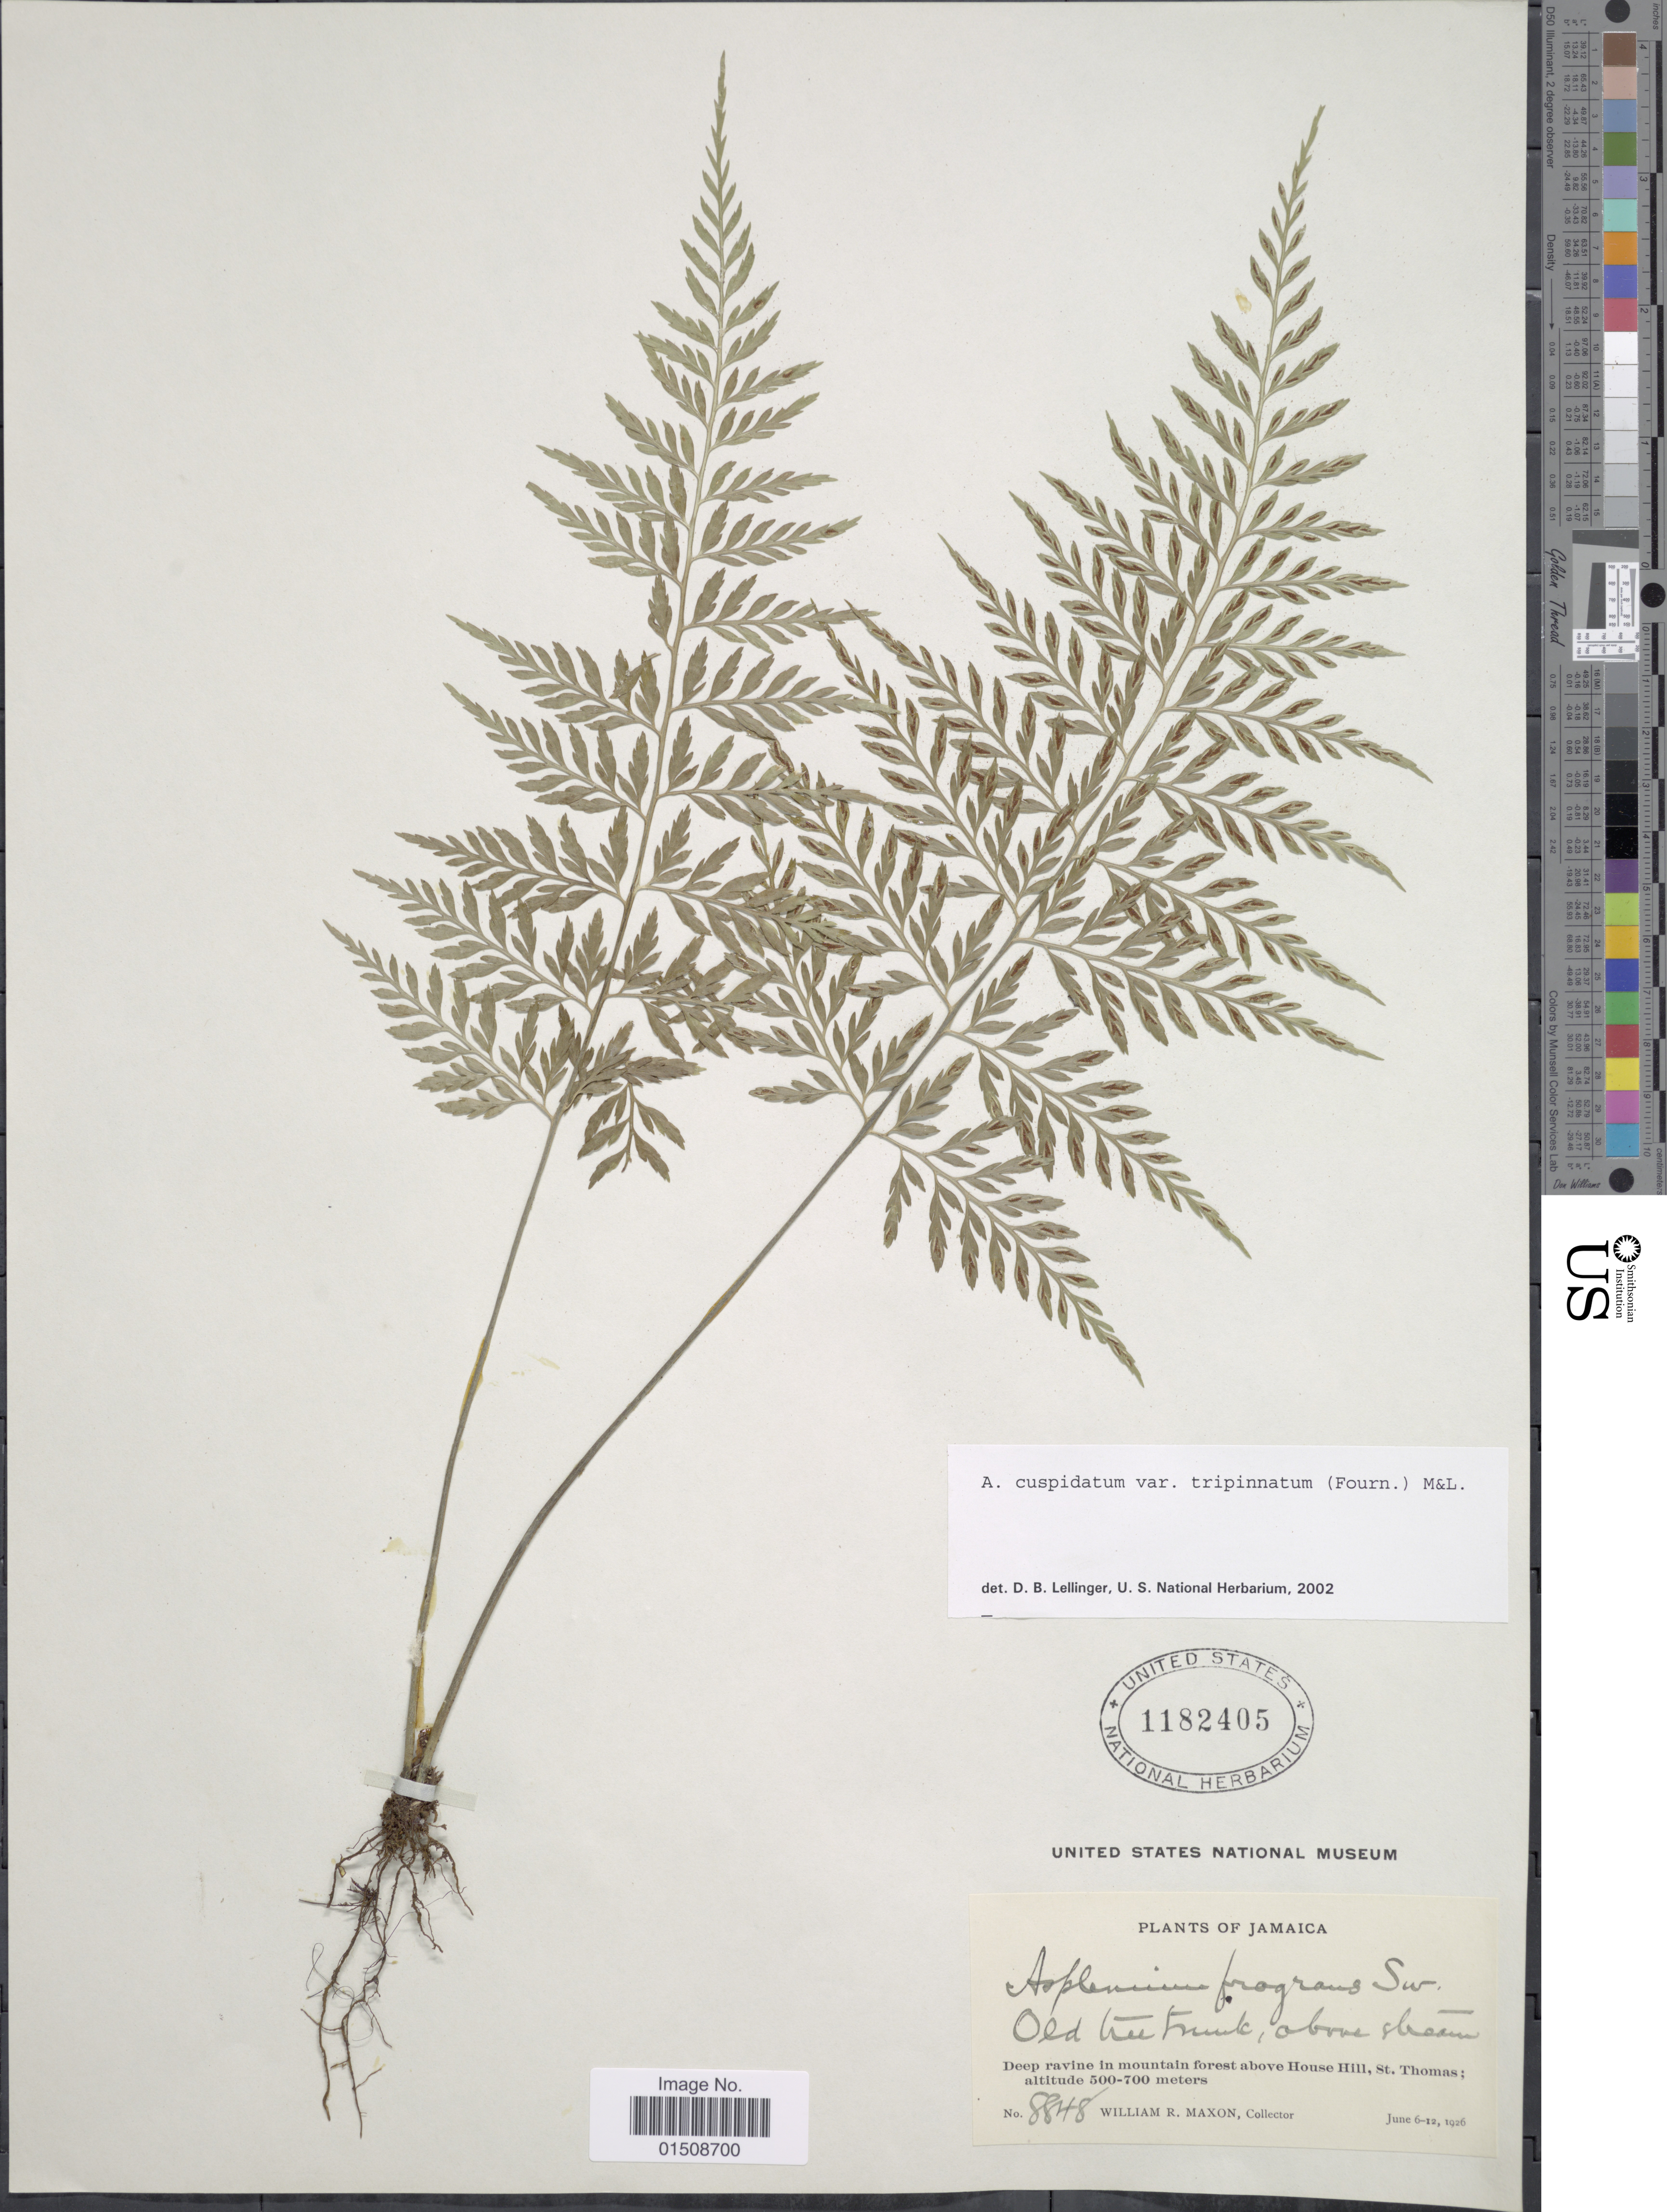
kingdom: Plantae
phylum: Tracheophyta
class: Polypodiopsida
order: Polypodiales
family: Aspleniaceae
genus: Asplenium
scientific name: Asplenium cuspidatum var. tripinnatum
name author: (E. Fourn.) C.V. Morton & Lellinger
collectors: W. R. Maxon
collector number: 8848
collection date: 1926-06-06/1926-06-12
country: Jamaica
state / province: Saint Thomas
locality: Deep ravine in mountain forest above House Hill, St.Thomas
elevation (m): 500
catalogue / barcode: US 1182405